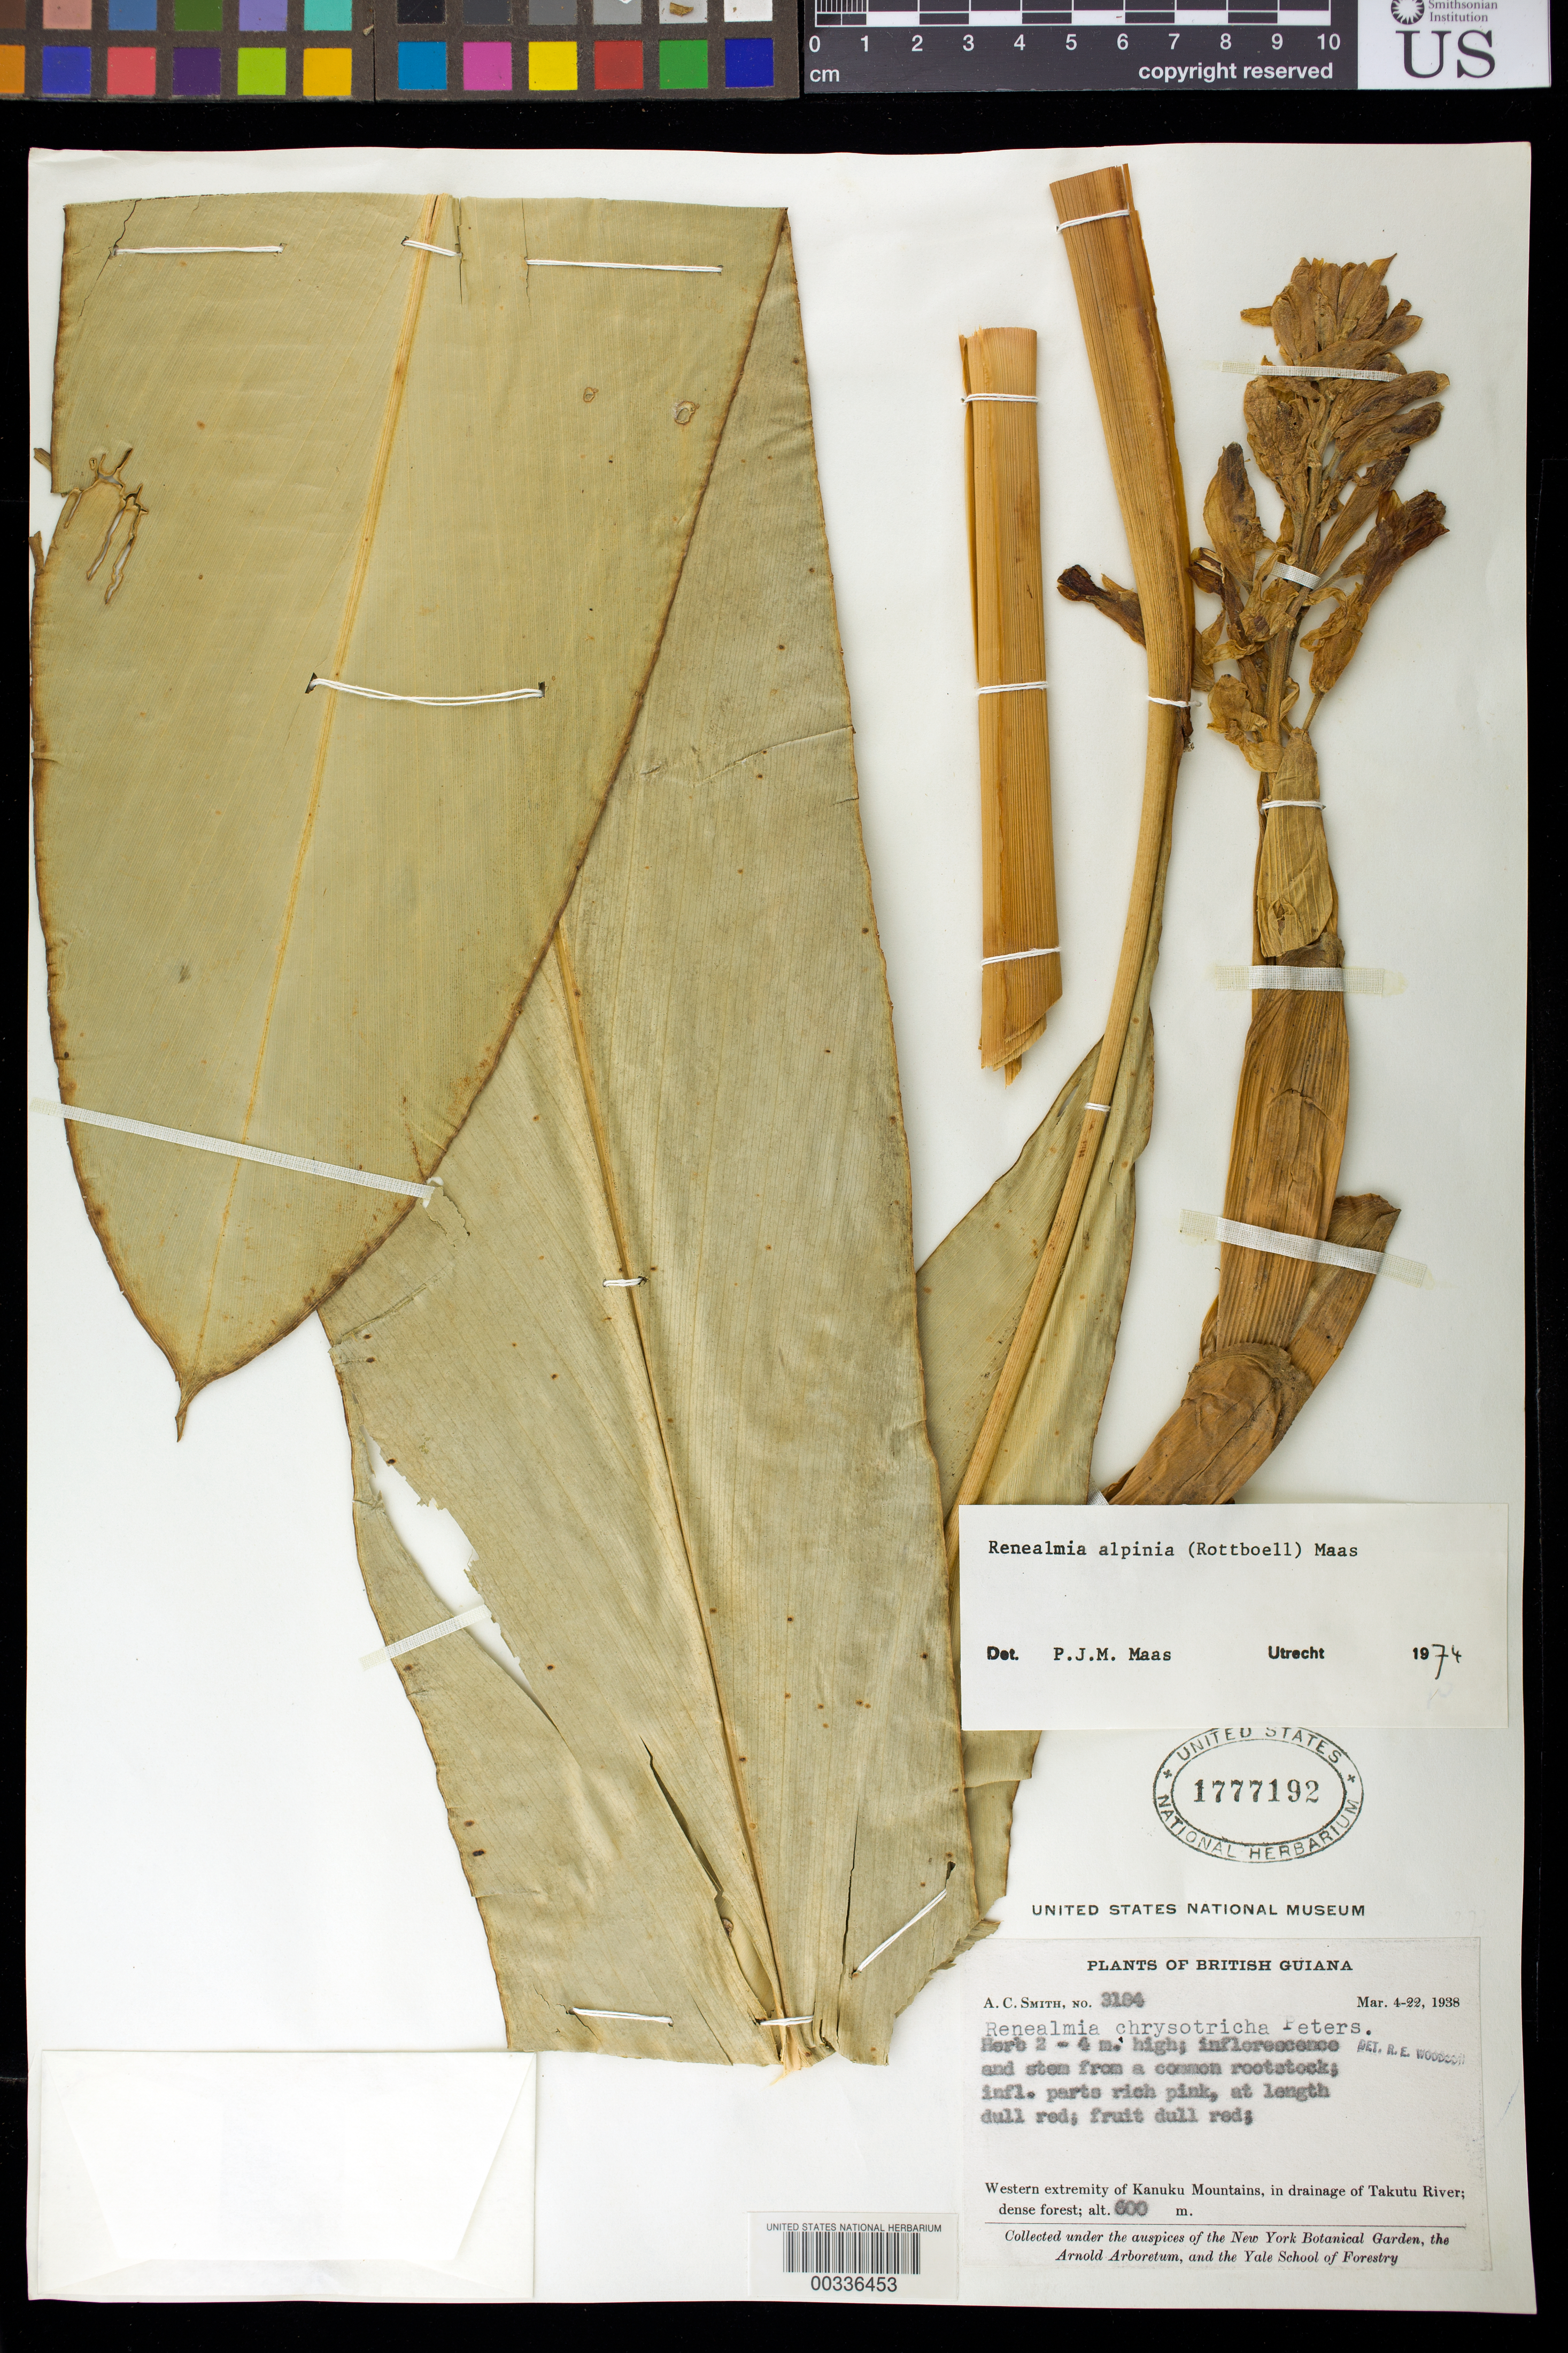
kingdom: Plantae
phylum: Tracheophyta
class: Liliopsida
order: Zingiberales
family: Zingiberaceae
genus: Renealmia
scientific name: Renealmia alpinia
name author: (Rottb.) Maas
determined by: Maas, Paul J. M.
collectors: A. C. Smith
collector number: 3184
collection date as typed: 04 Mar 1938 to 22 Mar 1938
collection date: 1938-03-04/1938-03-22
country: Guyana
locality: Western extremity of Kanuku Mountains, in drainage of Takutu River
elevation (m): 600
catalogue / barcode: US 1777192